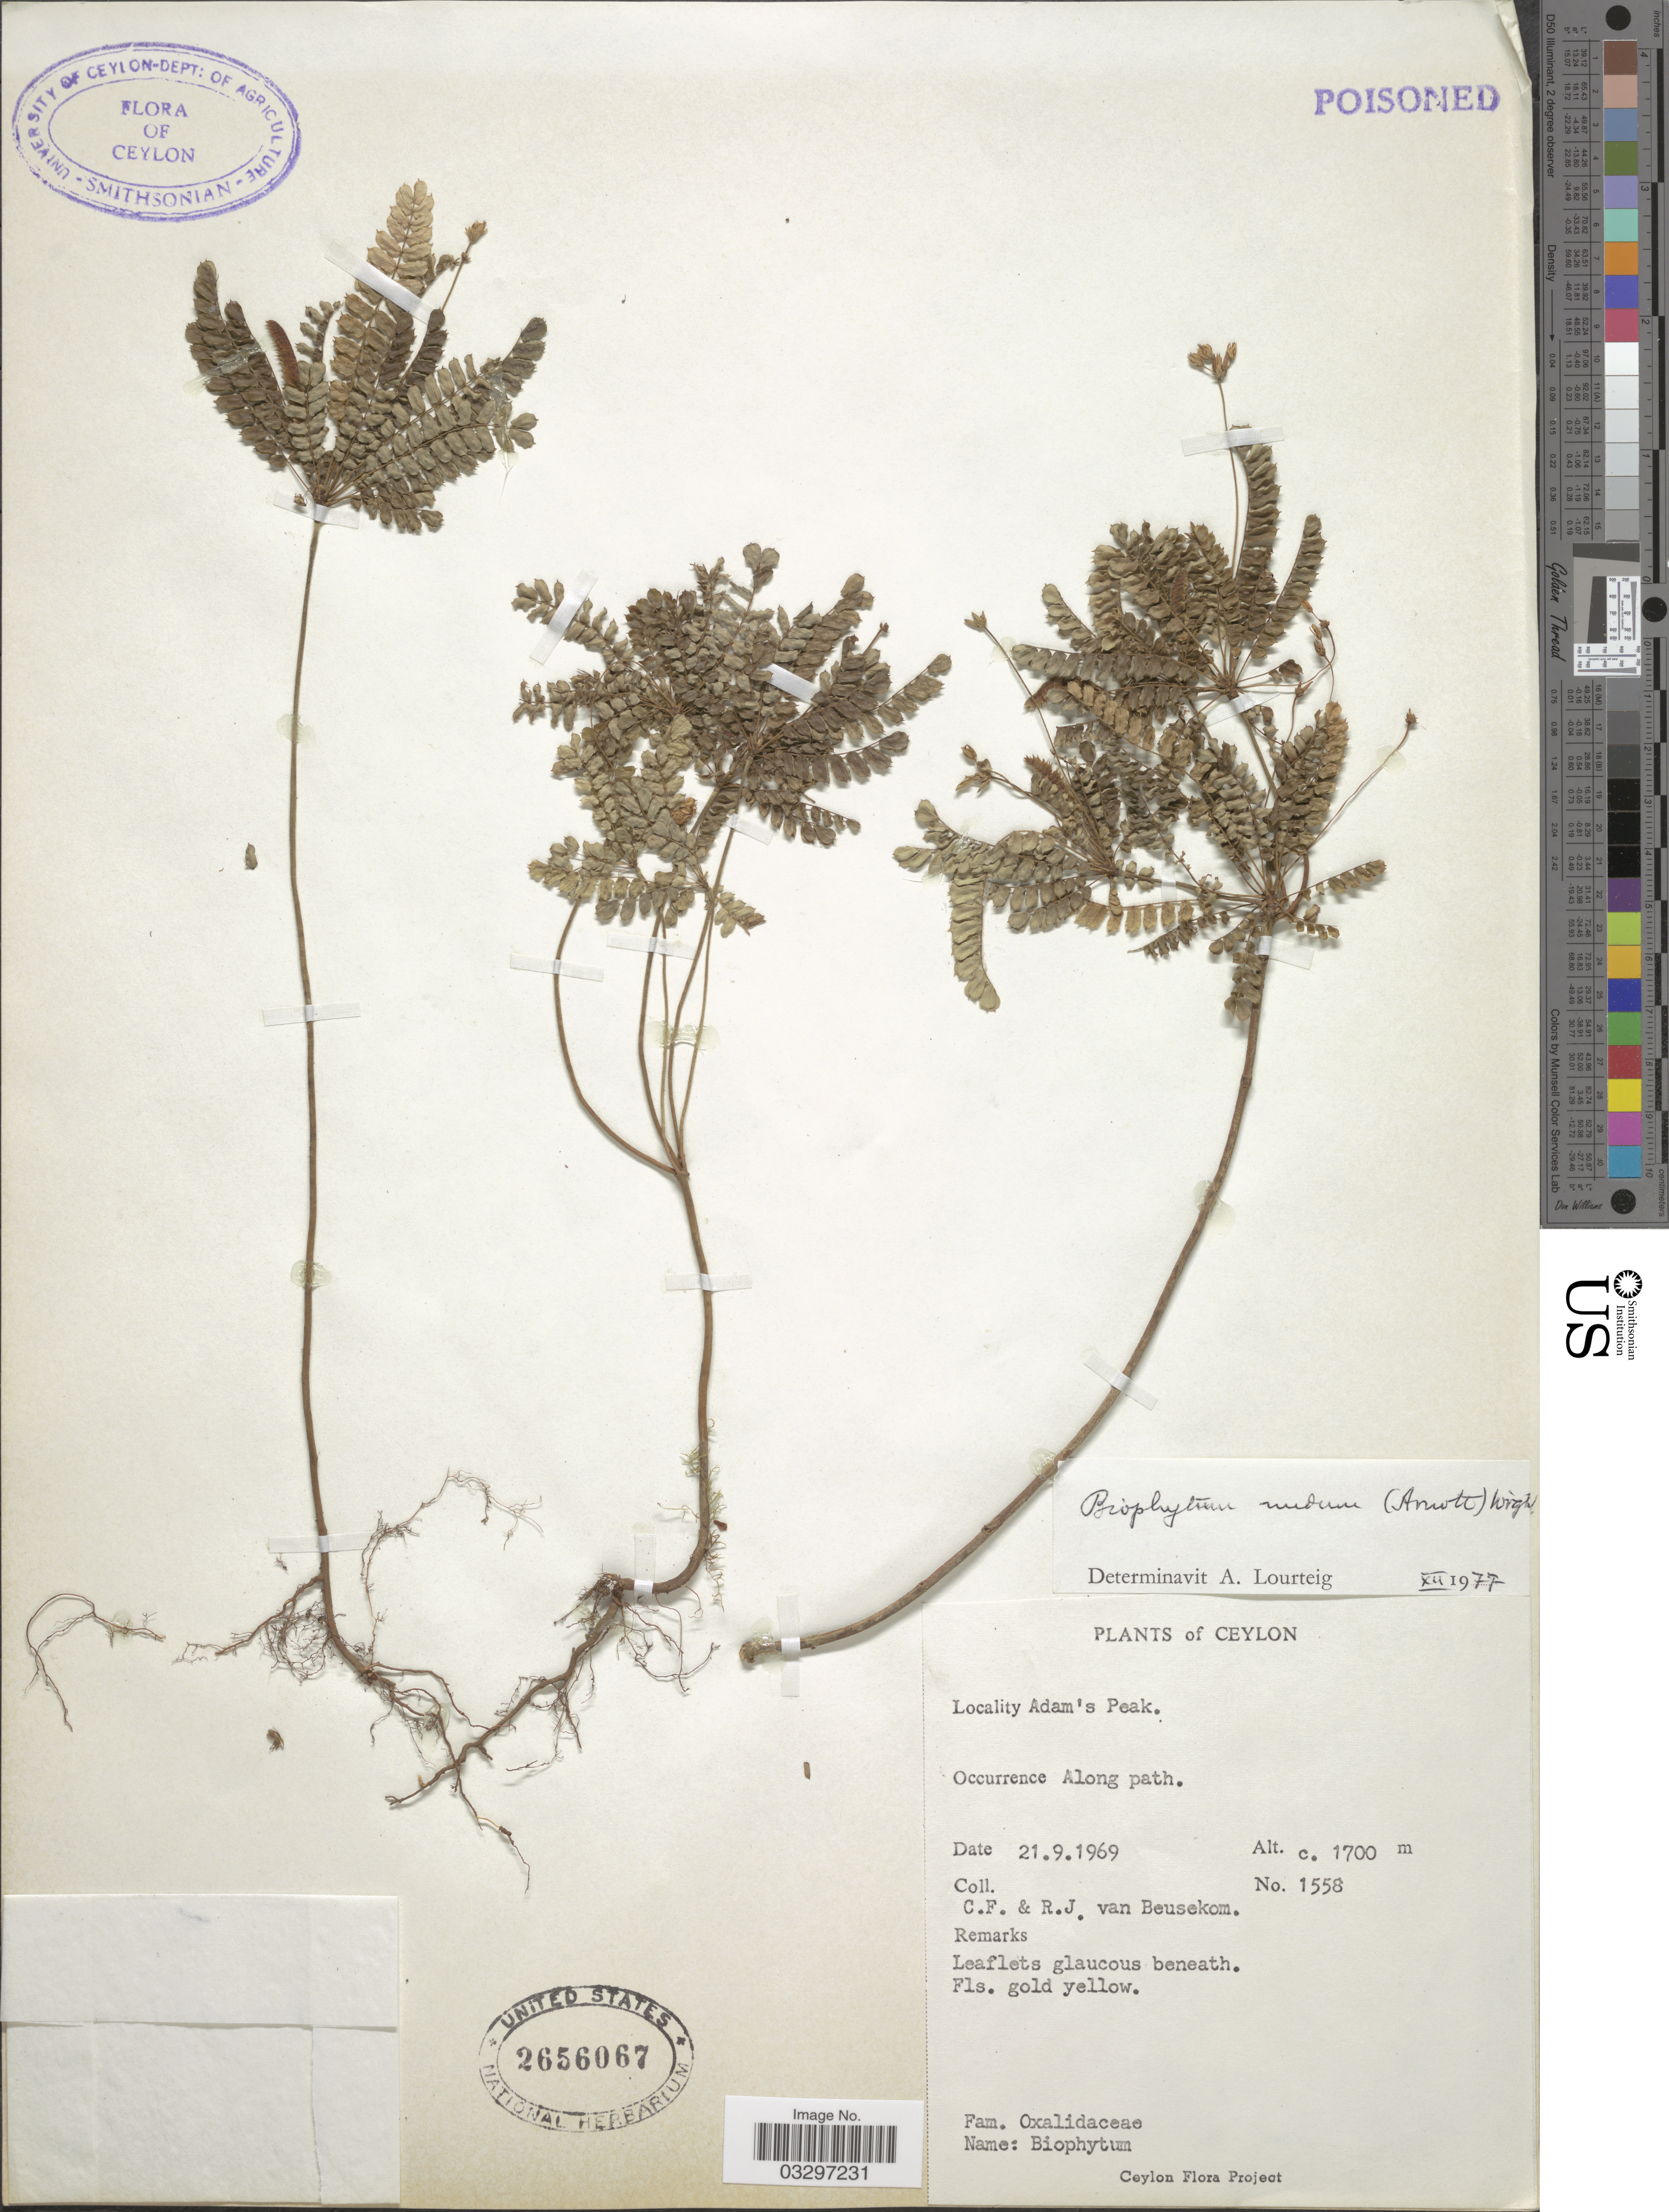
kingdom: Plantae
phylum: Tracheophyta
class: Magnoliopsida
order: Oxalidales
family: Oxalidaceae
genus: Biophytum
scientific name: Biophytum nudum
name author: (Arn.) Wight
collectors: C. F. Beusekom & R. Beusekom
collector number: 1558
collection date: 1969-09-21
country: Sri Lanka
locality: Ceylon. Adam's Peak. Along path.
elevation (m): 1700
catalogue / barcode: US 2656067